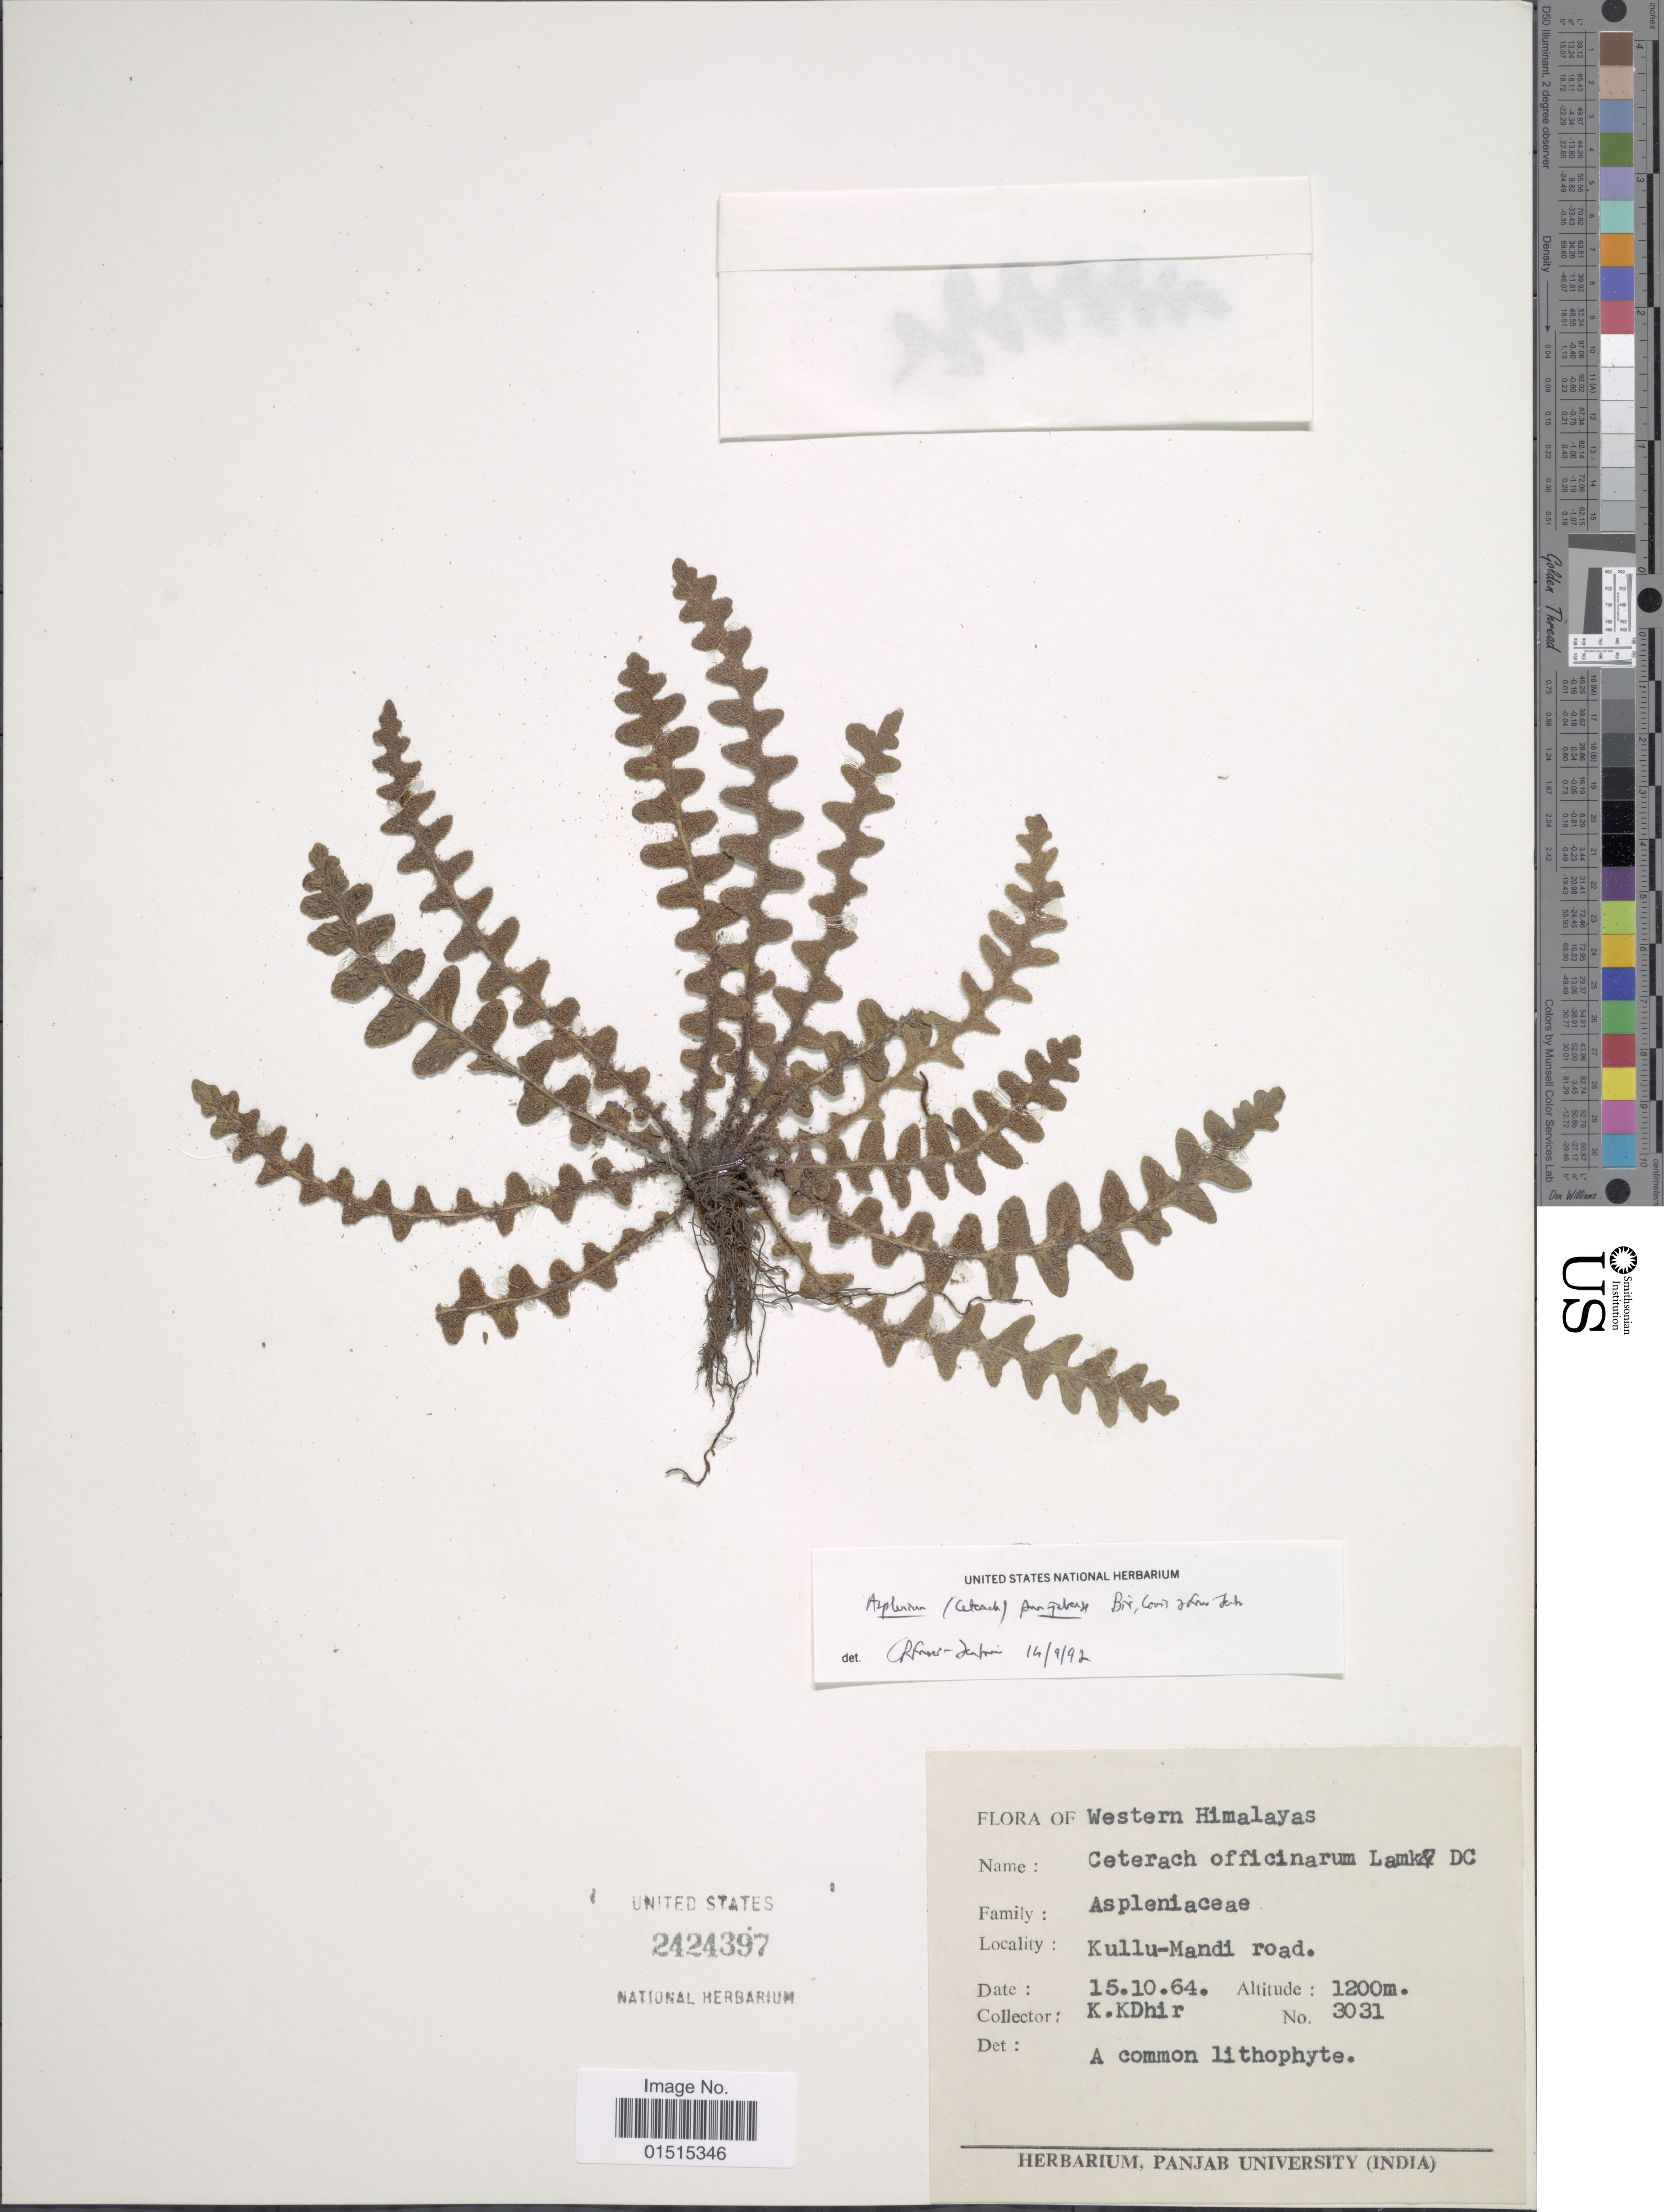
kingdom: Plantae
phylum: Tracheophyta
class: Polypodiopsida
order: Polypodiales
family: Aspleniaceae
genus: Asplenium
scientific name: Asplenium officinarum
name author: DC.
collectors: K. Dhir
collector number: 3031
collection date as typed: Transcribed d/m/y: 15/10/64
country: India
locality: Western Himalayas, Kullu Mandi road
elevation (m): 1200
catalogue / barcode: US 2424397